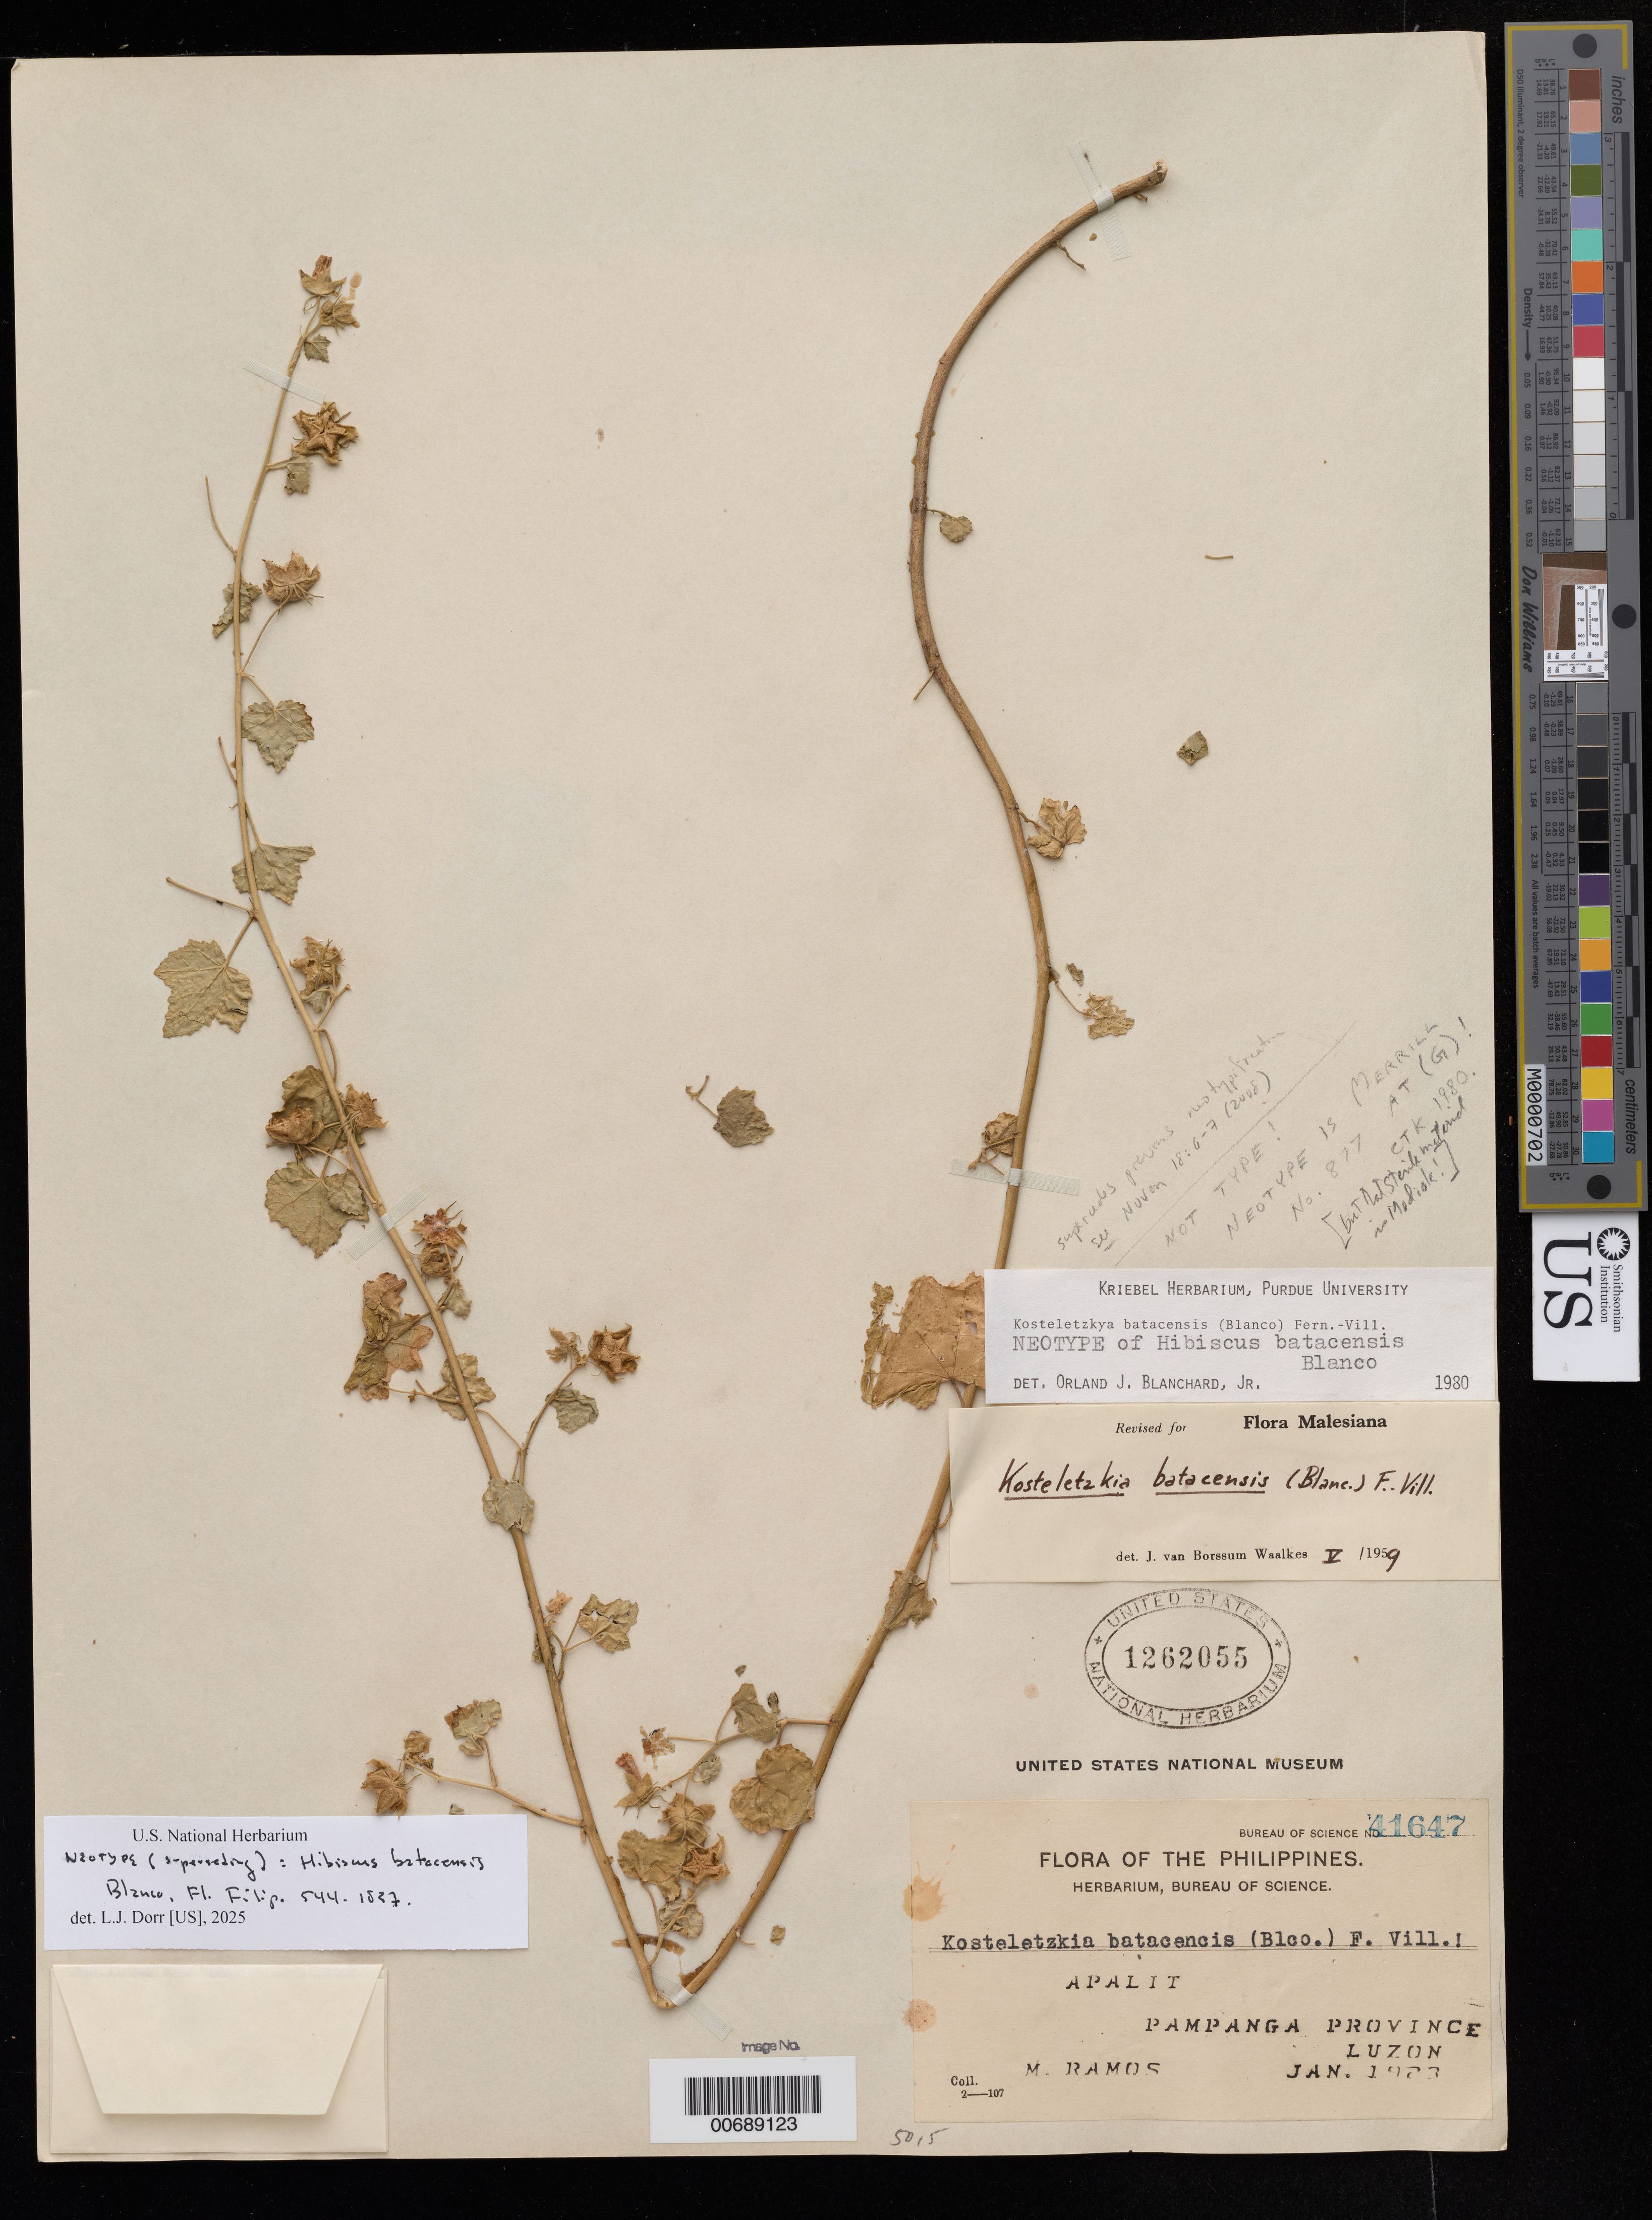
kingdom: Plantae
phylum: Tracheophyta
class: Magnoliopsida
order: Malvales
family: Malvaceae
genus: Hibiscus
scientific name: Hibiscus batacensis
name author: Blanco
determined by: Blanchard, O. J.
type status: Neotype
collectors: M. Ramos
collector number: Bur. Sci. 41647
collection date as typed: Jan 1923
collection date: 1923-01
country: Philippines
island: Luzon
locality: Apalit, Pampanga Province, Luzon.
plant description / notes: Supersedes previous neotype designated by Borssum Waalkes (Merrill Sp. Blancoan. 877, represents wrong taxon). See Blanchard 2008 (Novon 18: 6-7) for further discussion.; Isoneotype: USNH 904574; BC 00098070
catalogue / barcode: US 1262055